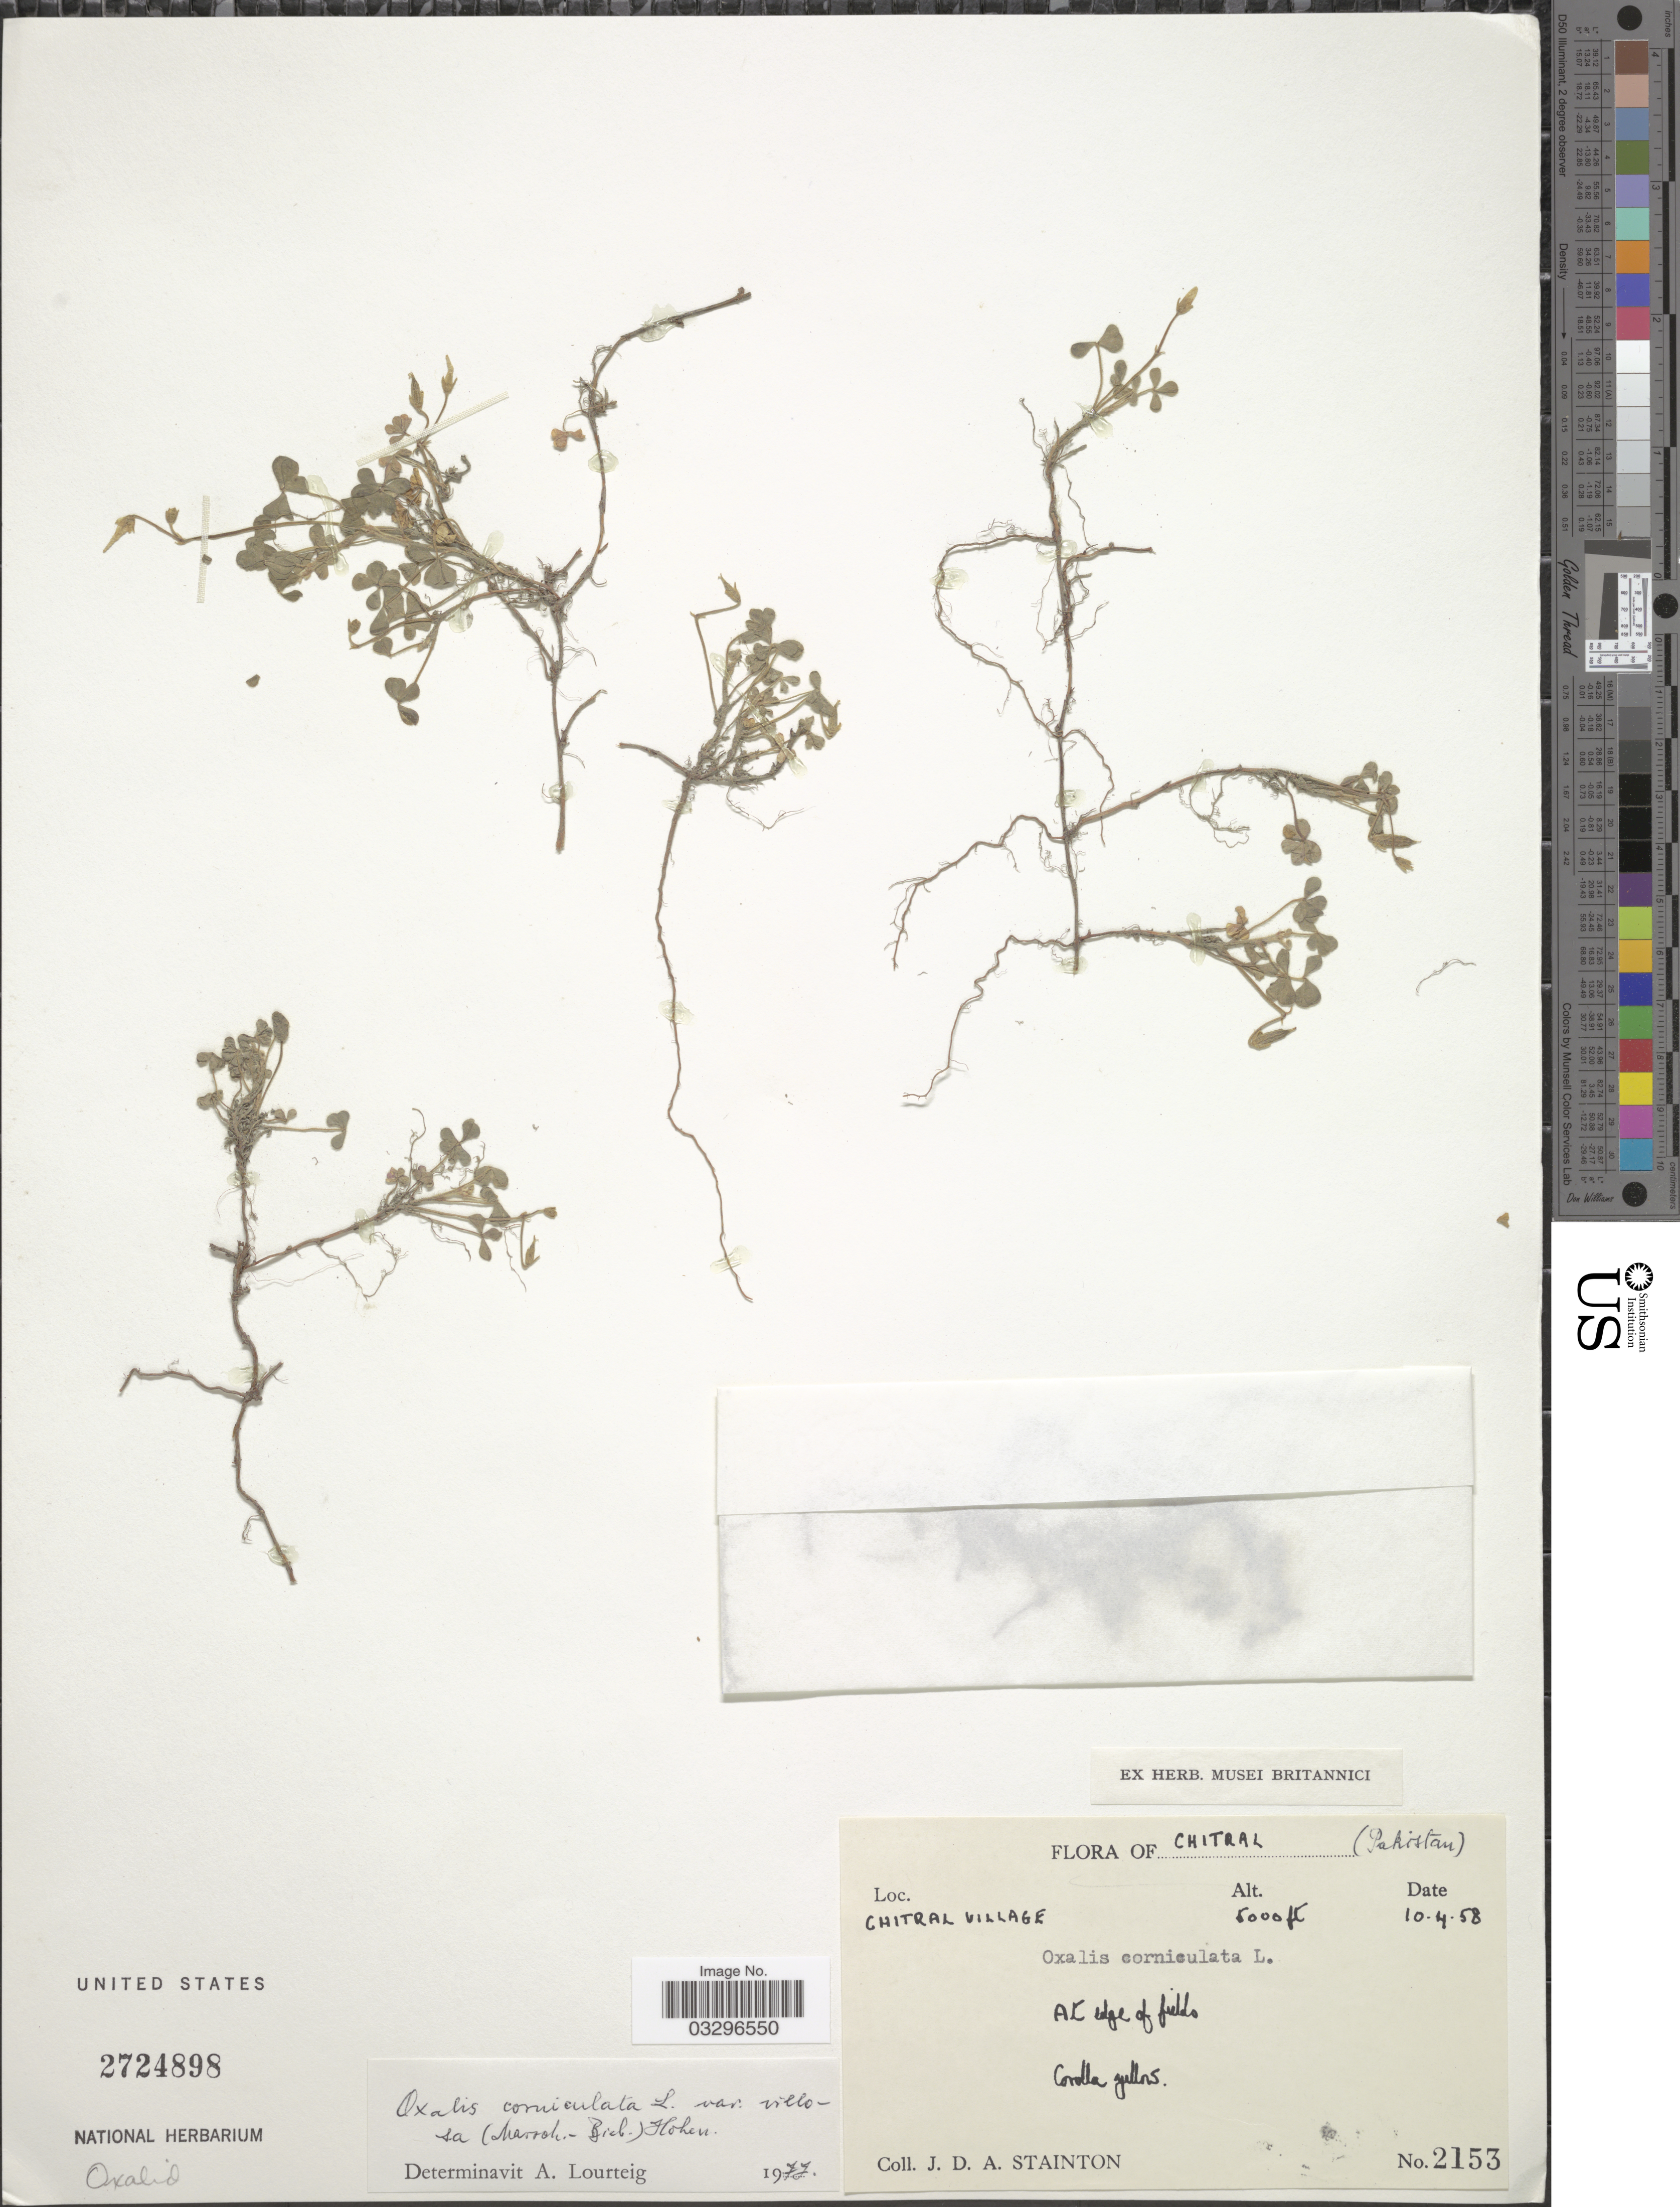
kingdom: Plantae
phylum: Tracheophyta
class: Magnoliopsida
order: Oxalidales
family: Oxalidaceae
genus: Oxalis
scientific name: Oxalis corniculata var. villosa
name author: (M. Bieb.) Hohen.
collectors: J. Stainton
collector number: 2153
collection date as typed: Transcribed d/m/y: 10/4/58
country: Pakistan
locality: Chitral, Chitral Village.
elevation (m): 1524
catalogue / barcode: US 2724898